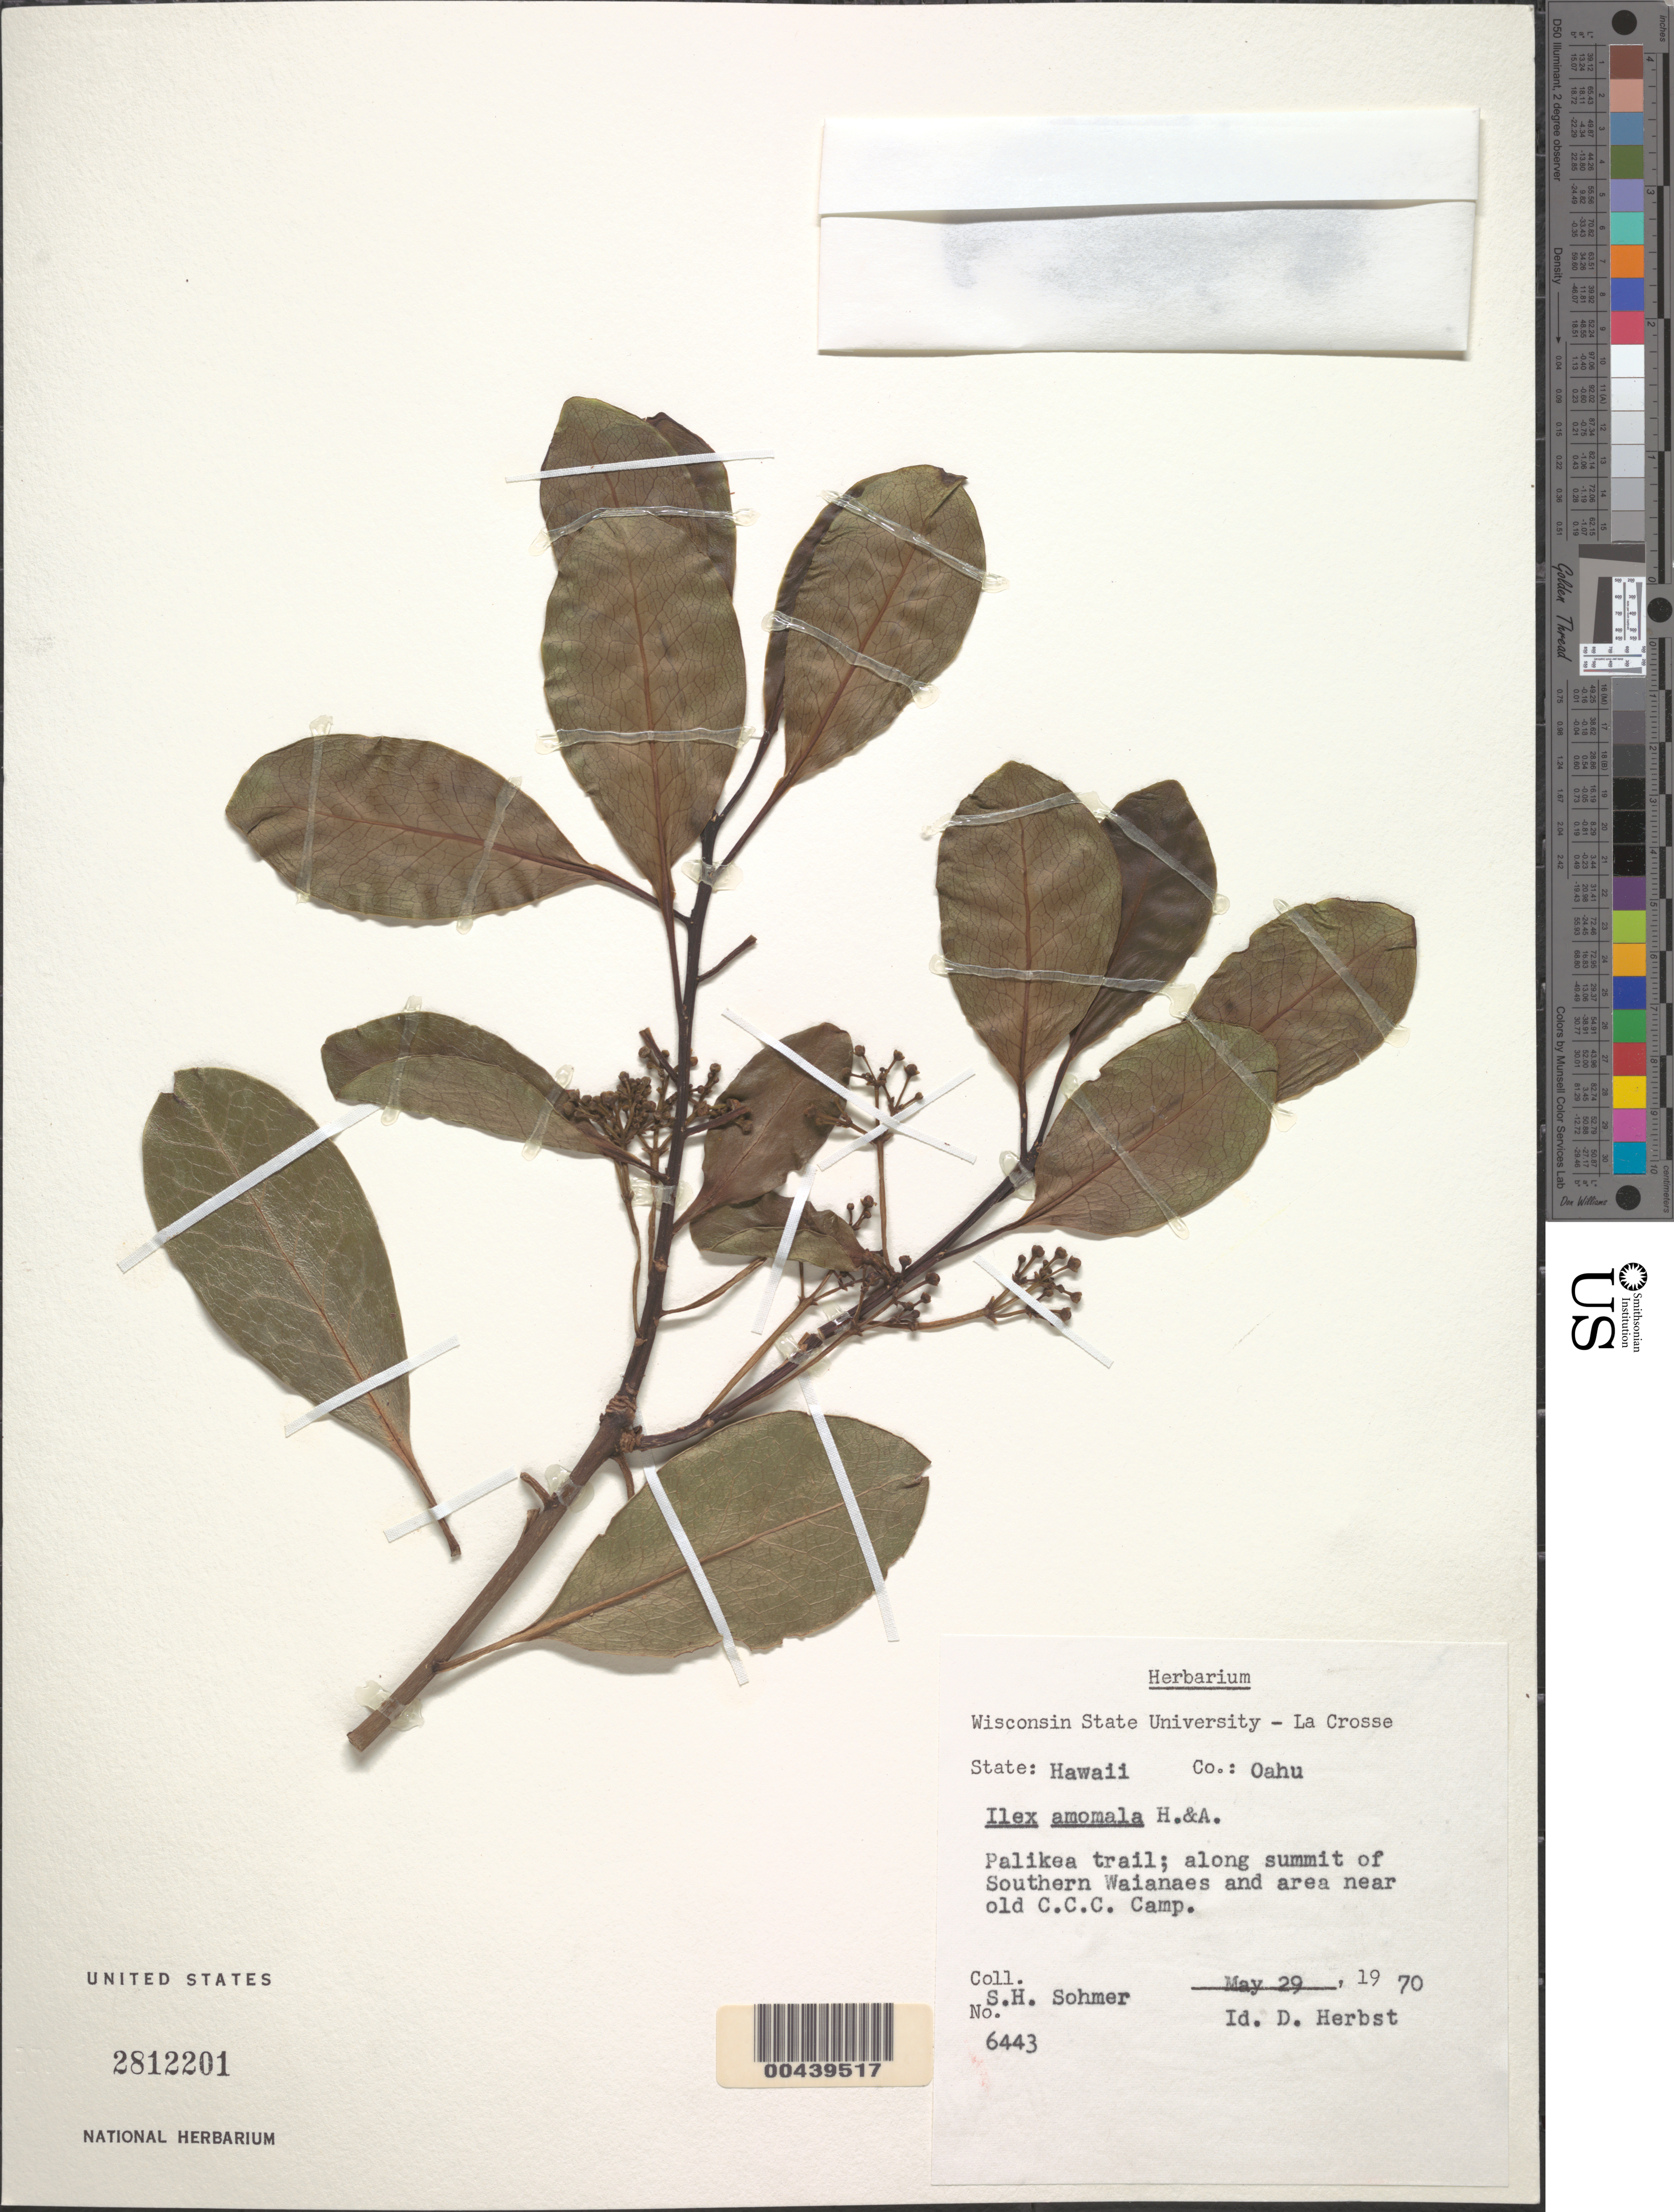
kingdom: Plantae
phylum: Tracheophyta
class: Magnoliopsida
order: Aquifoliales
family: Aquifoliaceae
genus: Ilex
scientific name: Ilex anomala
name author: Hook. & Arn.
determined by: Herbst, D. R.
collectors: S. H. Sohmer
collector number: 6433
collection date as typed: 29 May 1970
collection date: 1970-05-29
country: United States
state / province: Hawaii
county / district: Honolulu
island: Oahu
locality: Palikea trail; along summit of S Waianaes and area near old C.C.C. Camp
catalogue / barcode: US 2812201